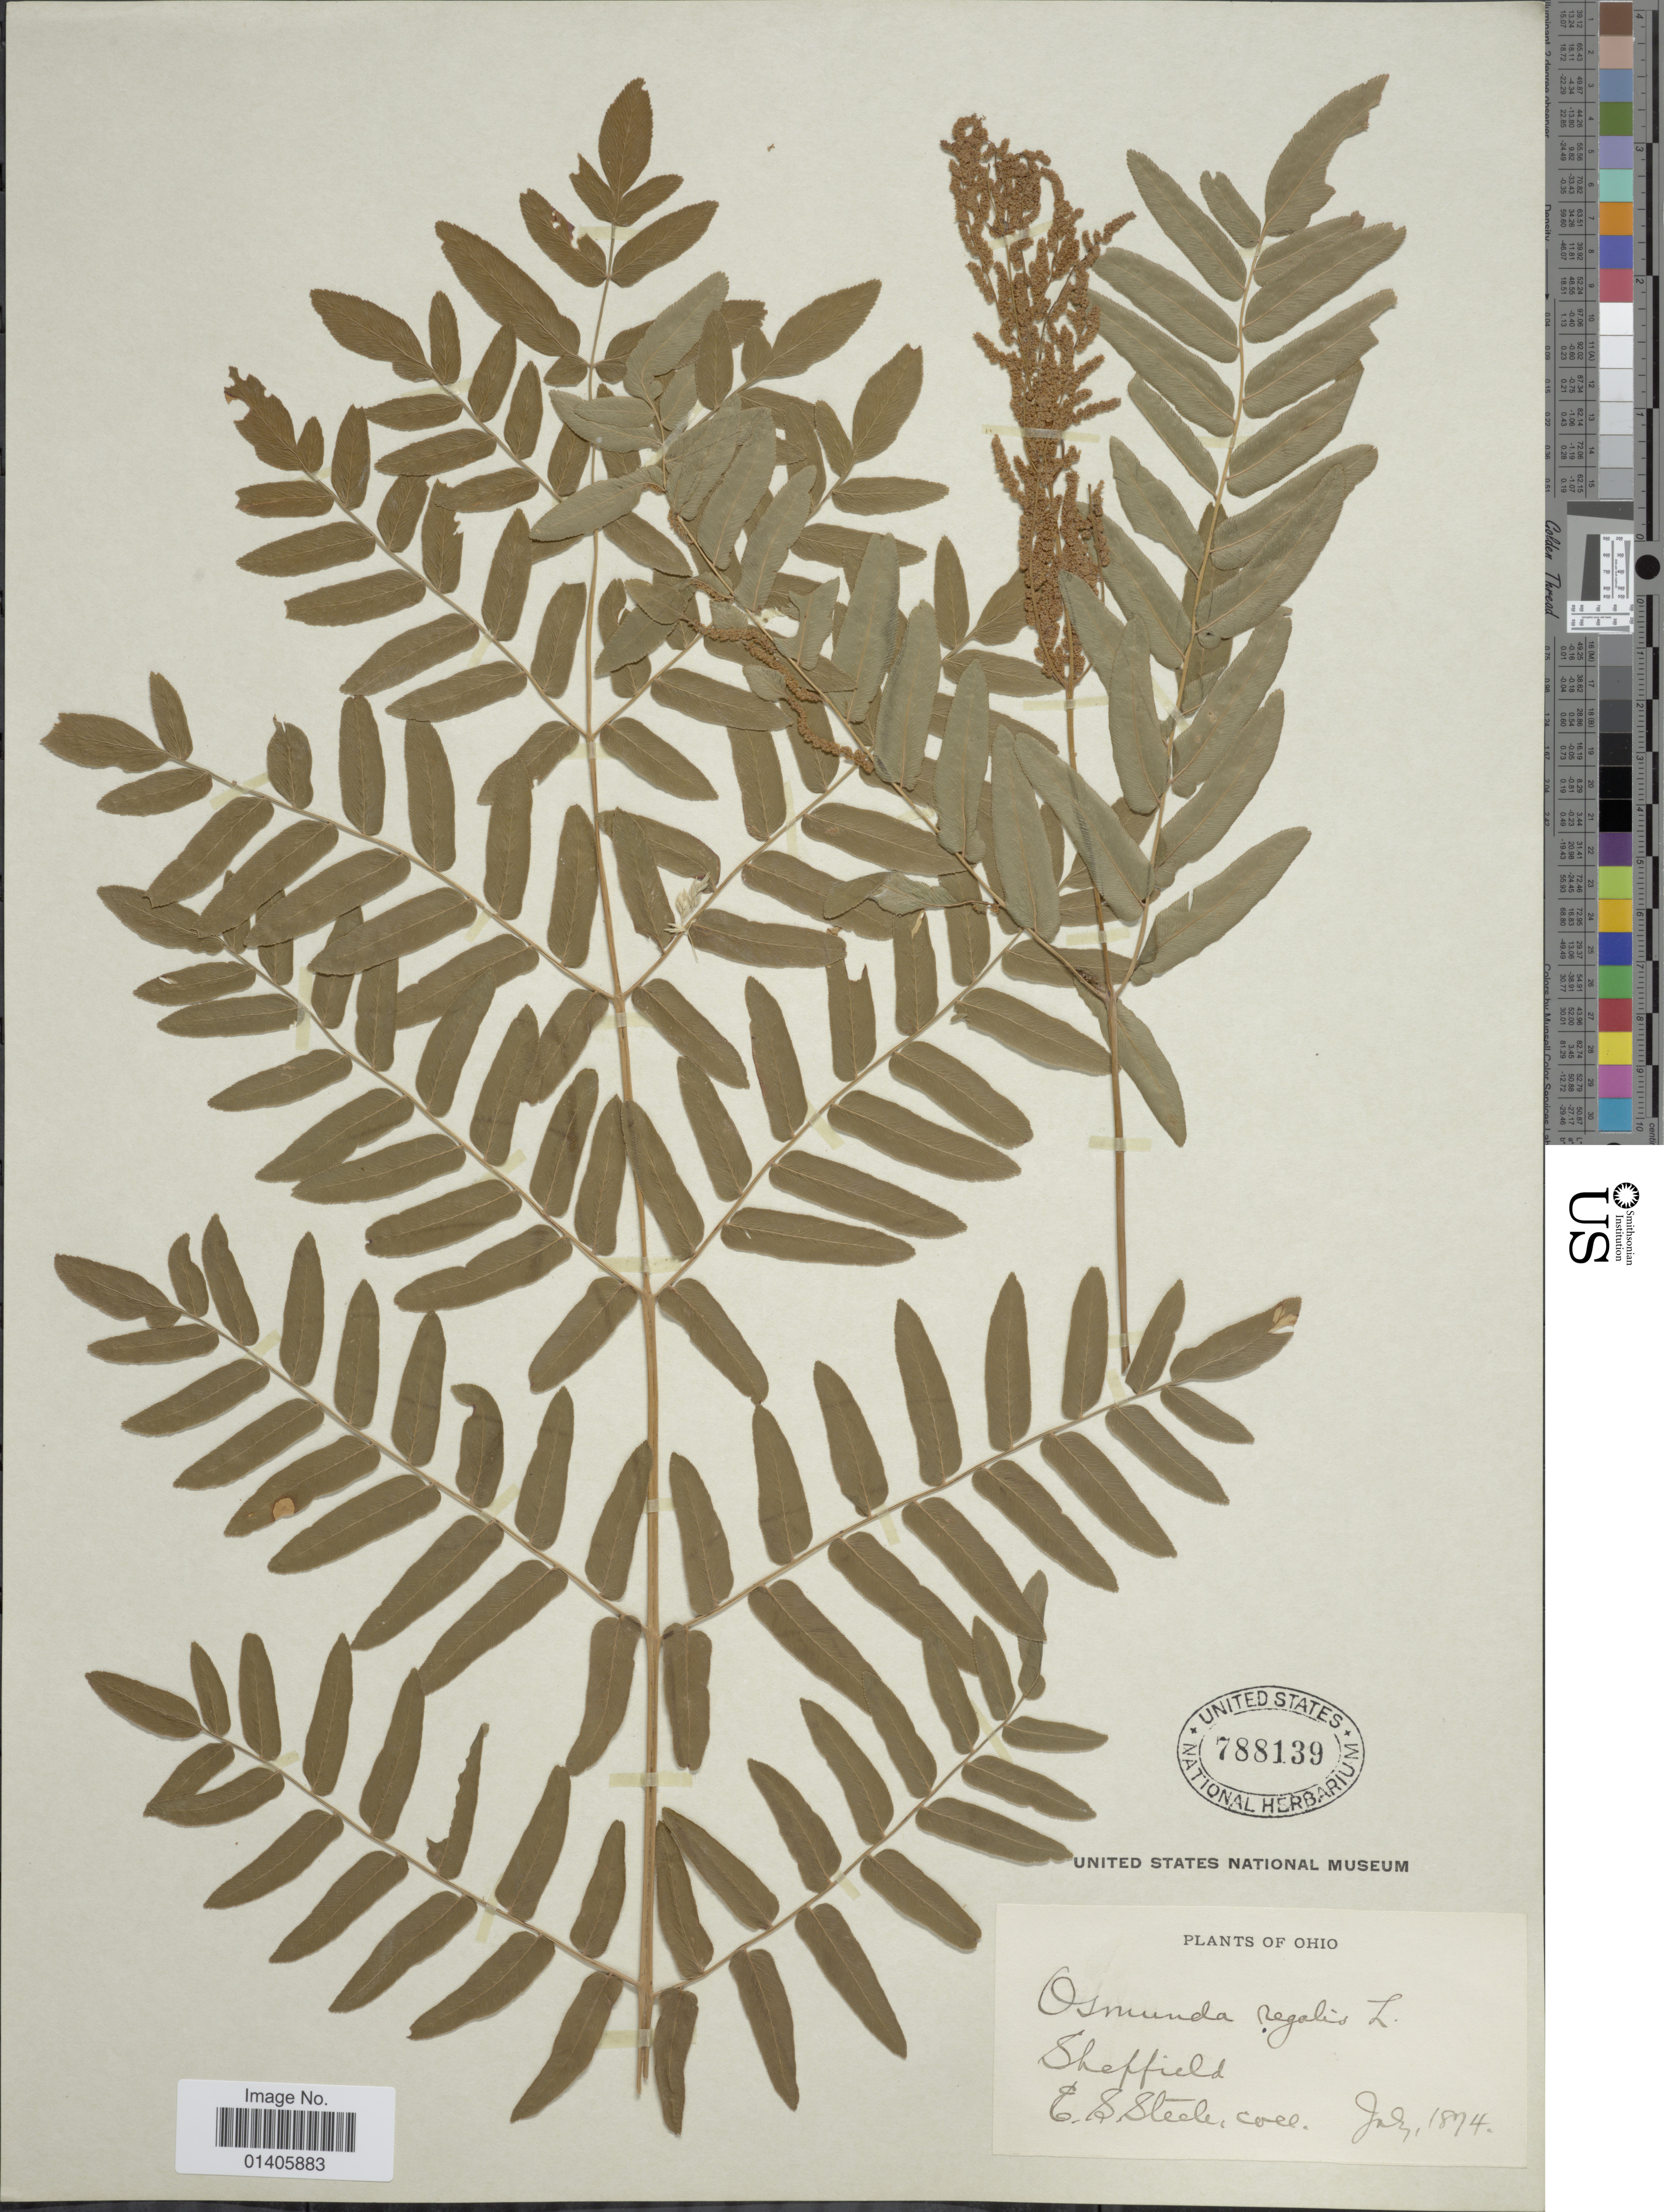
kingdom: Plantae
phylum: Tracheophyta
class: Polypodiopsida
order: Osmundales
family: Osmundaceae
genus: Osmunda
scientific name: Osmunda regalis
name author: L.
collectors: E. Steele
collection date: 1894-07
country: United States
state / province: Ohio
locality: Sheffield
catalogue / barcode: US 788139